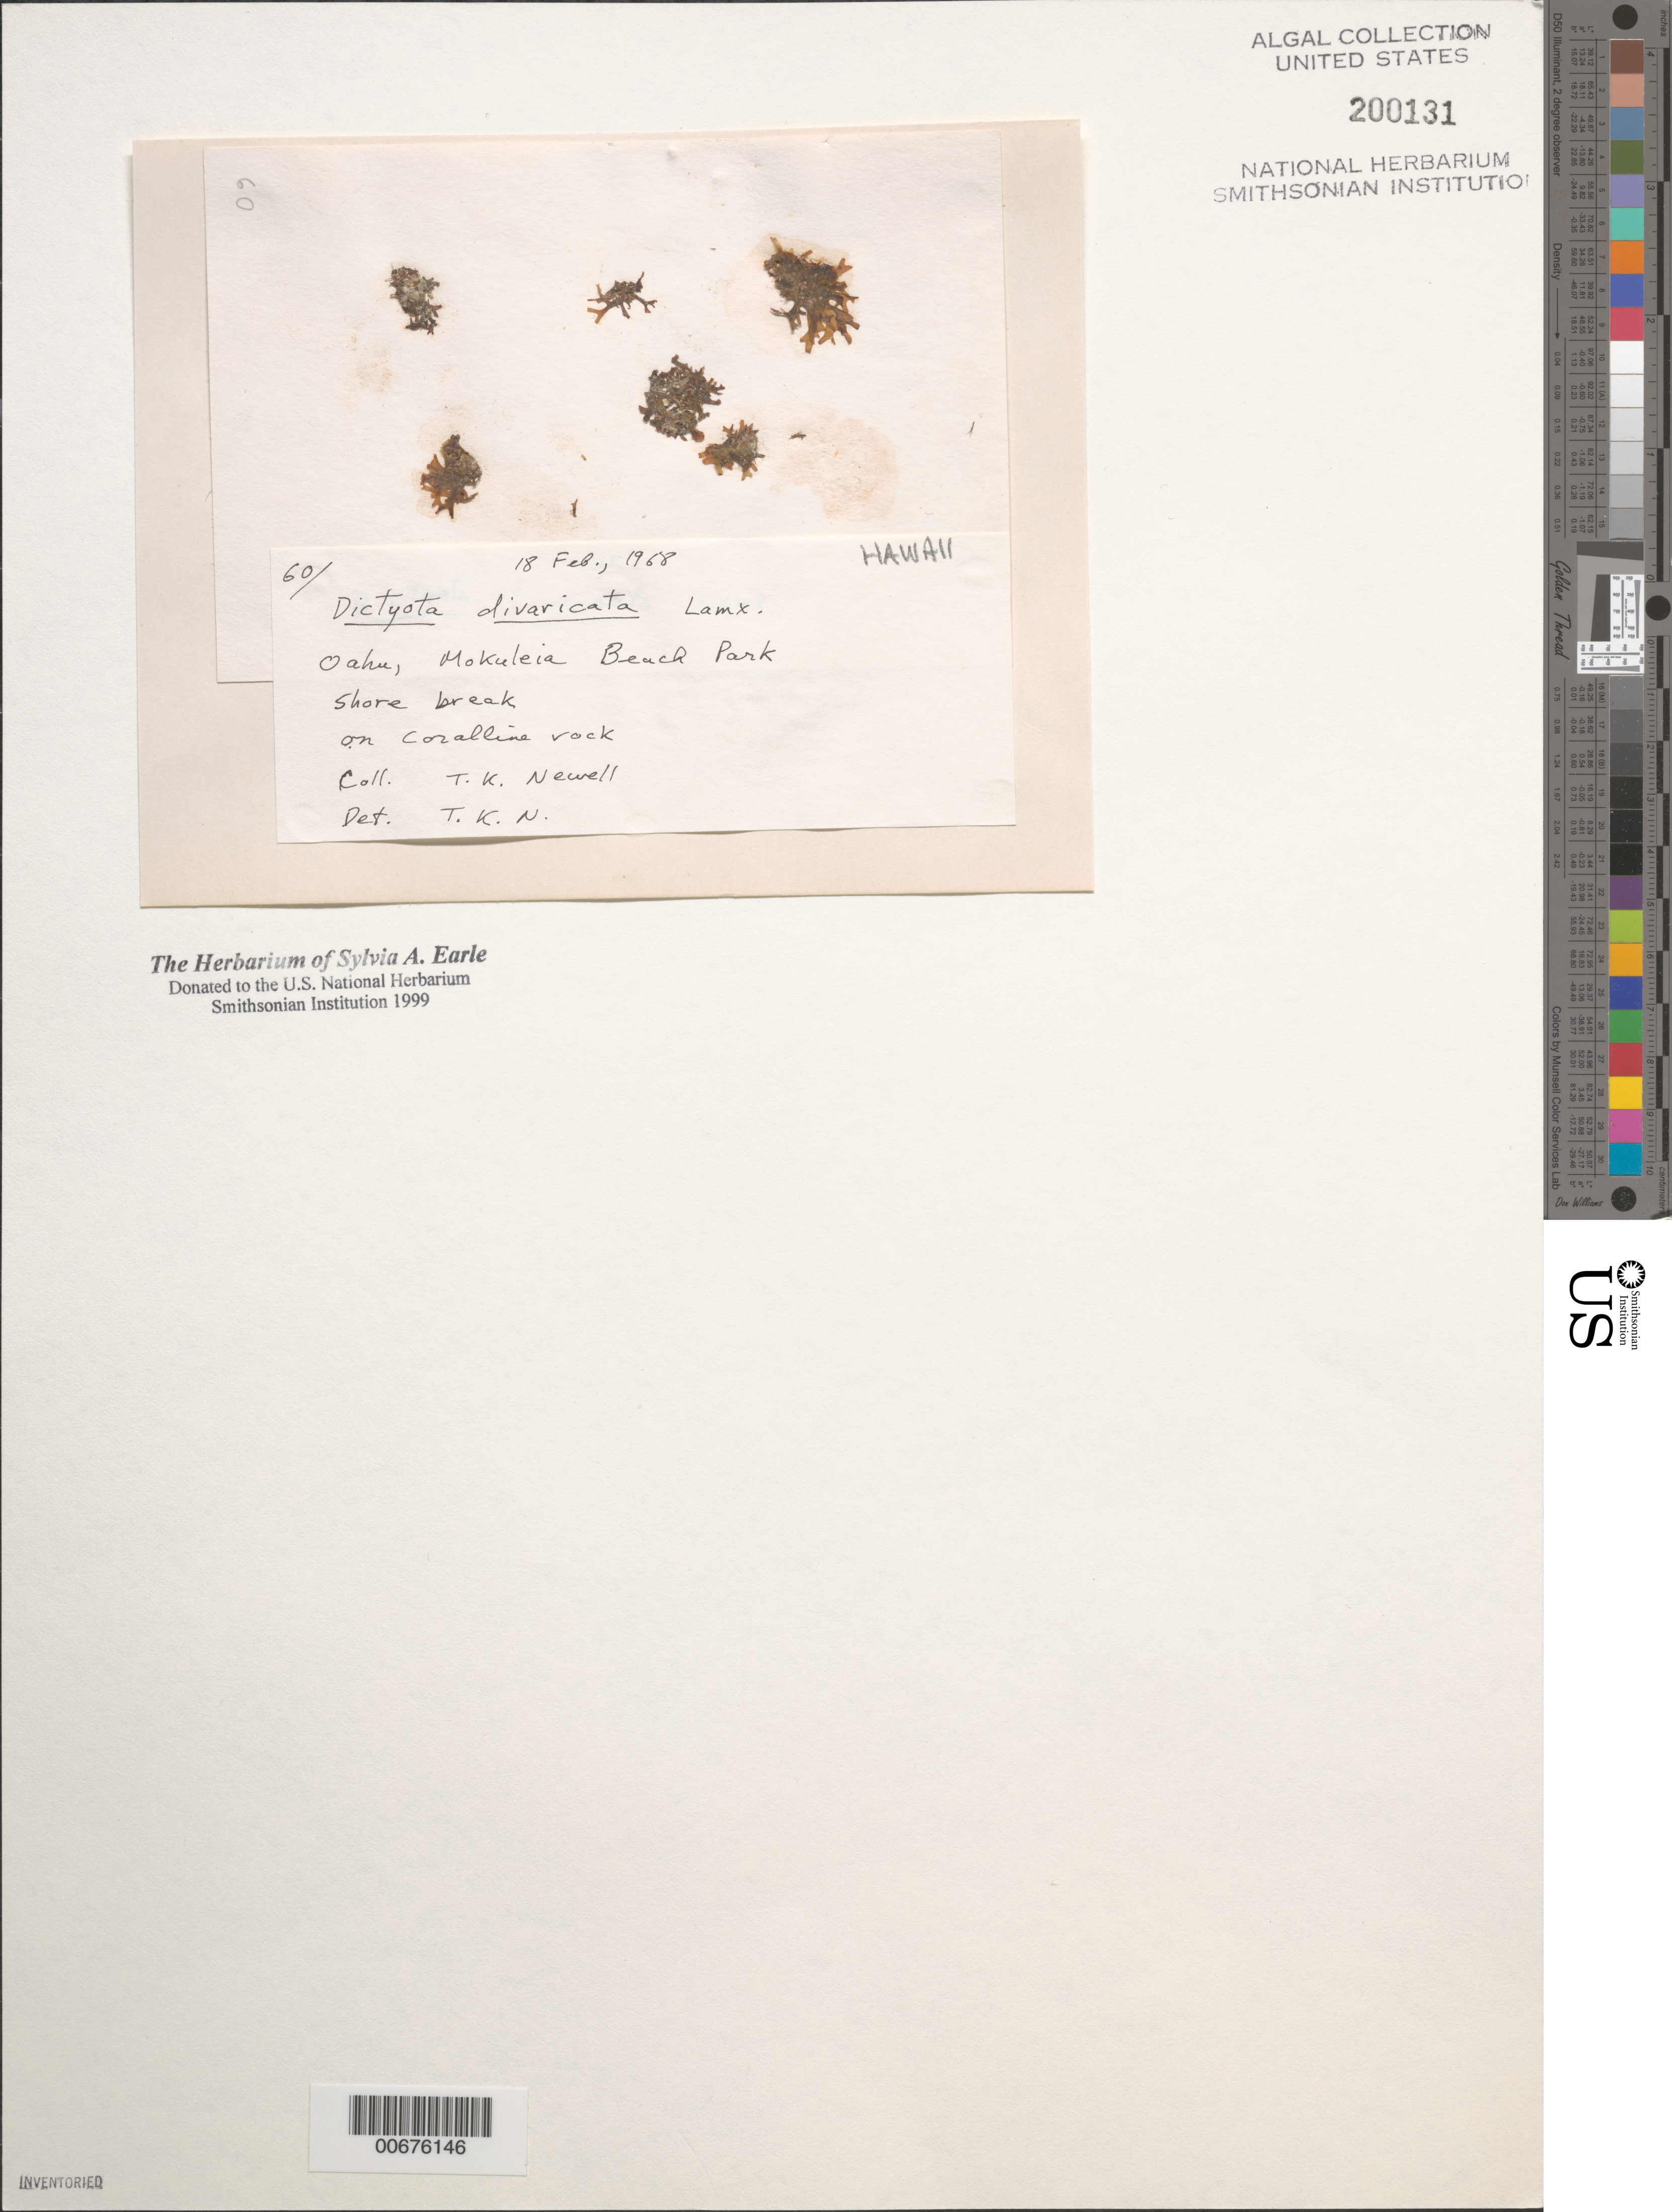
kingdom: Chromista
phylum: Ochrophyta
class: Phaeophyceae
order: Dictyotales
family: Dictyotaceae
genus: Dictyota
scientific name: Dictyota divaricata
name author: J.V.Lamouroux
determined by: Newell, Thomas K.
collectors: T. K. Newell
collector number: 60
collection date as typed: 18 Feb 1968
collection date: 1968-02-18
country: United States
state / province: Hawaii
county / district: Honolulu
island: Oahu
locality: Mokuleia Beach Park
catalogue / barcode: US 200131